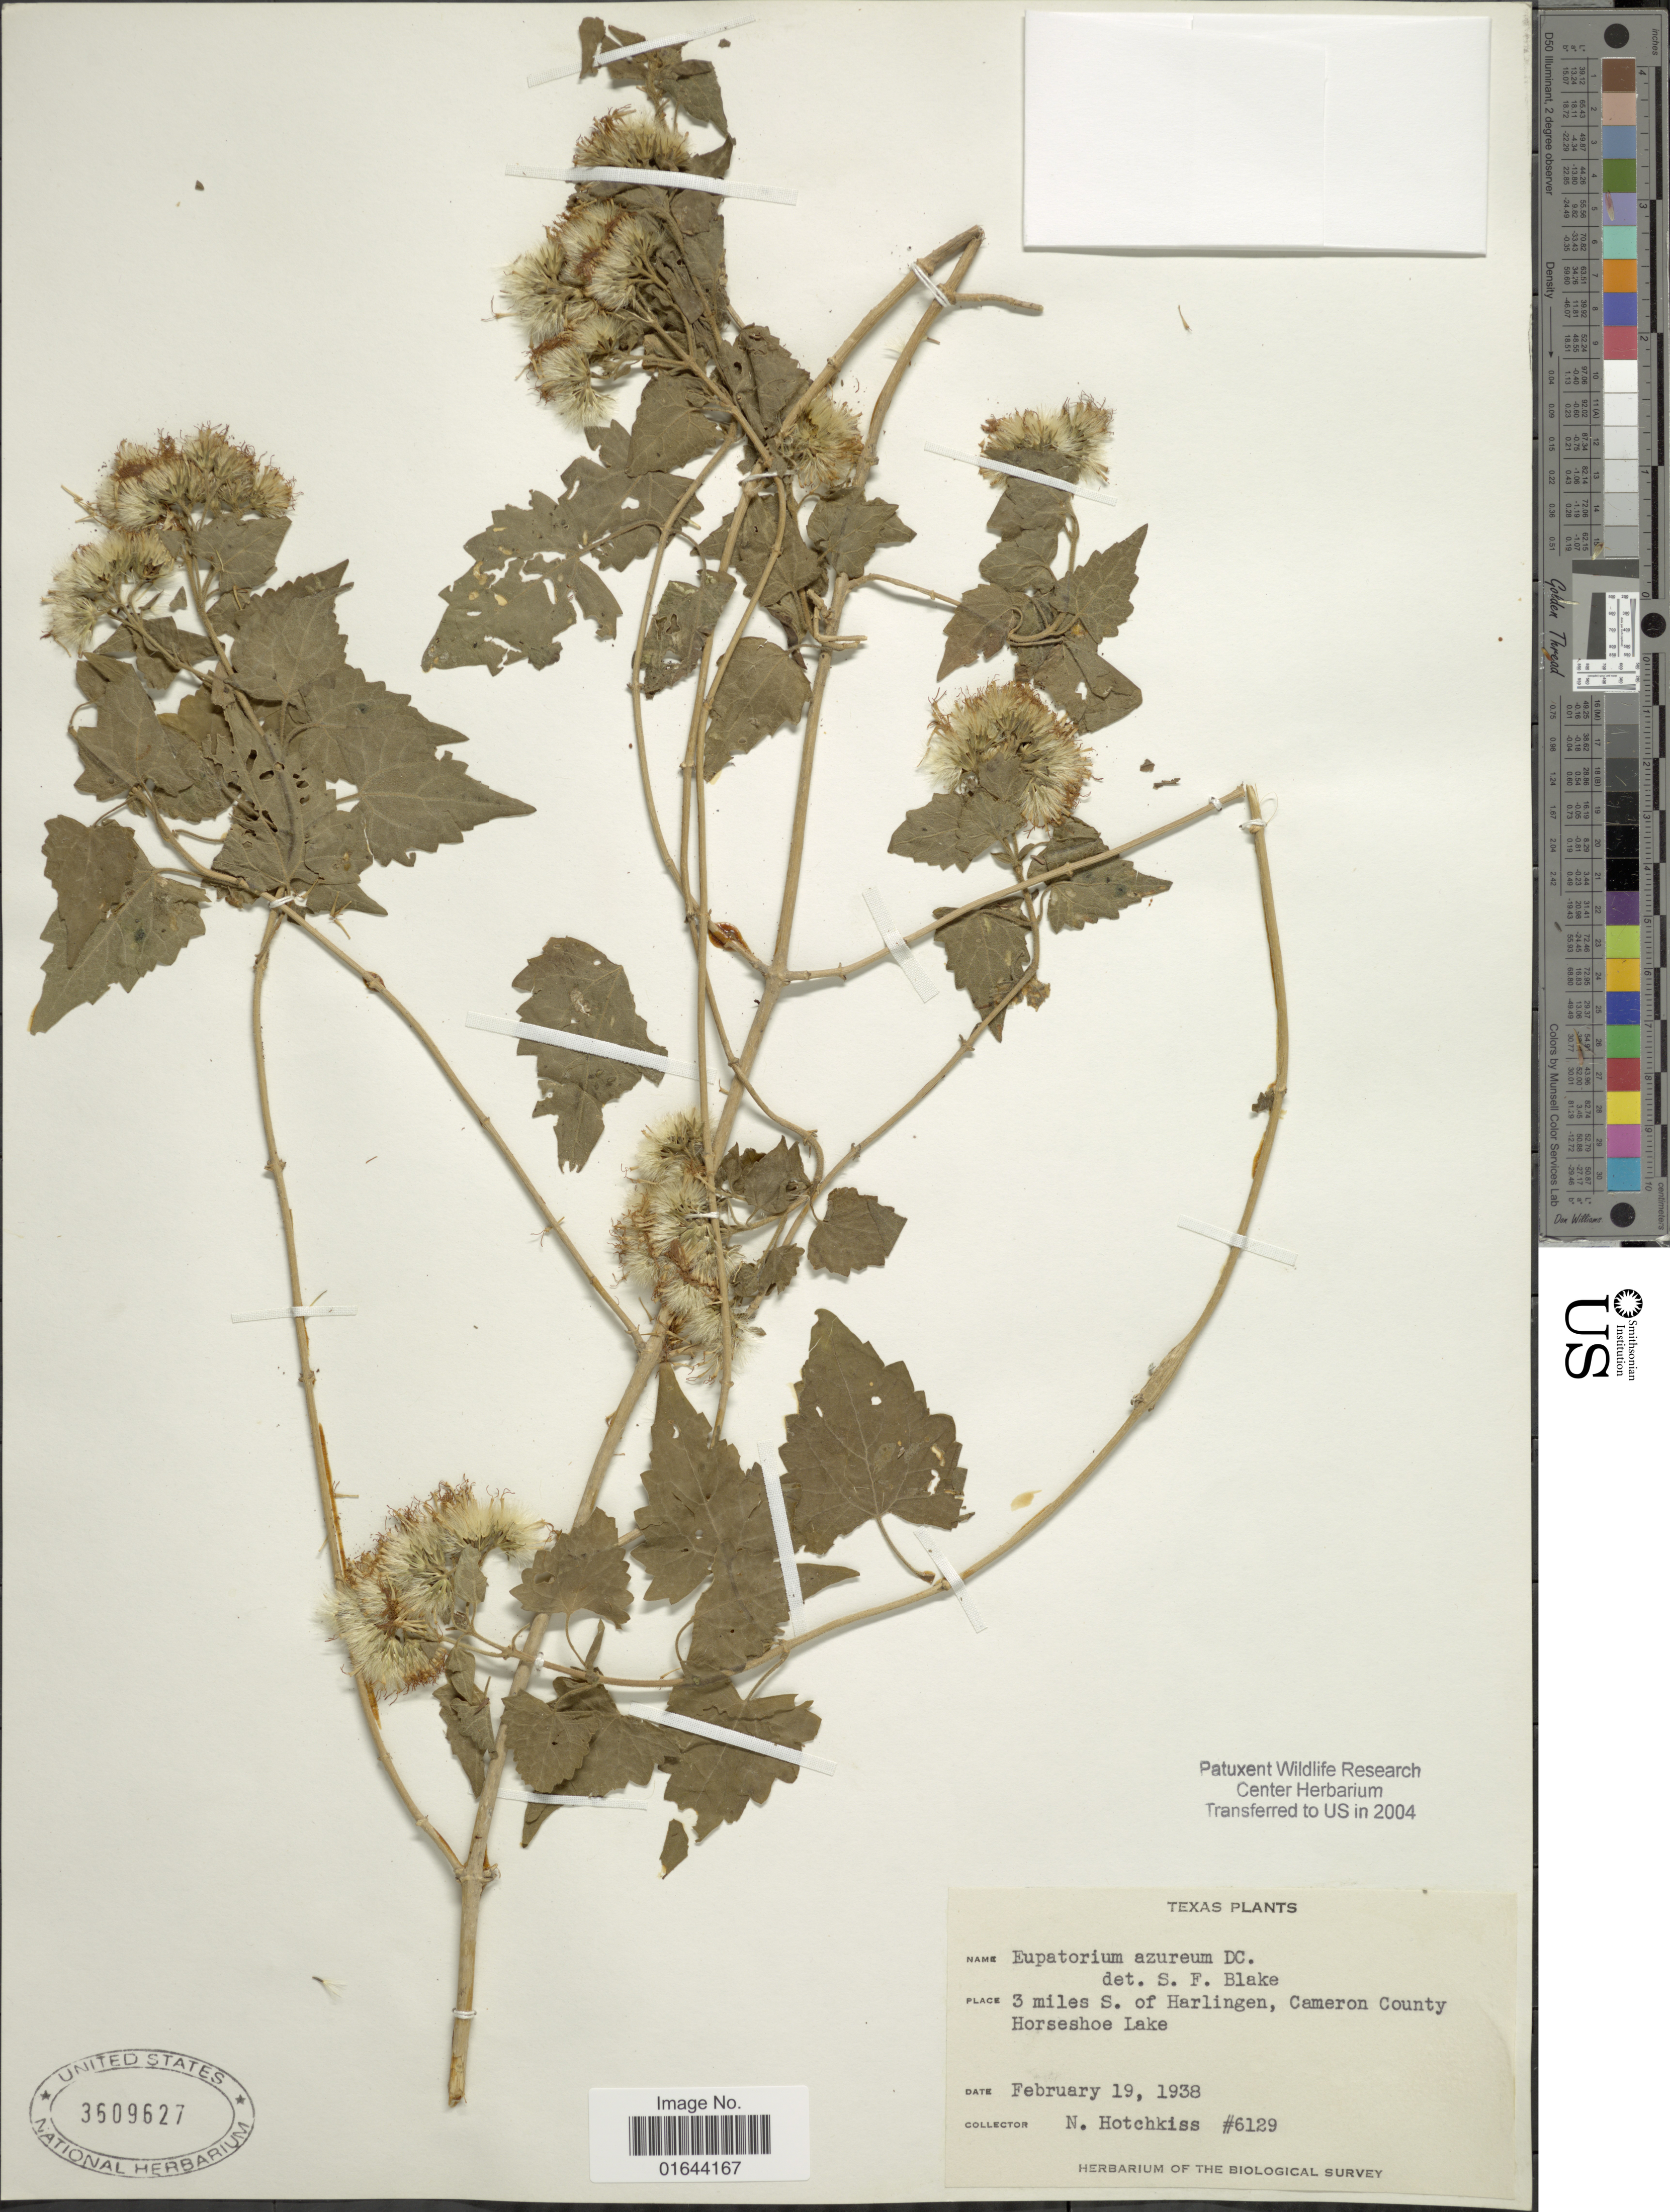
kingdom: Plantae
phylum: Tracheophyta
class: Magnoliopsida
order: Asterales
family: Asteraceae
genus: Tamaulipa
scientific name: Tamaulipa azurea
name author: (DC.) R.M. King & H. Rob.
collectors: N. Hotchkiss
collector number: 6129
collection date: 1938-02-19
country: United States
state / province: Texas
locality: Texas, 3 miles S. of Harlingen, Cameron County. Horseshoe Lake.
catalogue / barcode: US 3609627